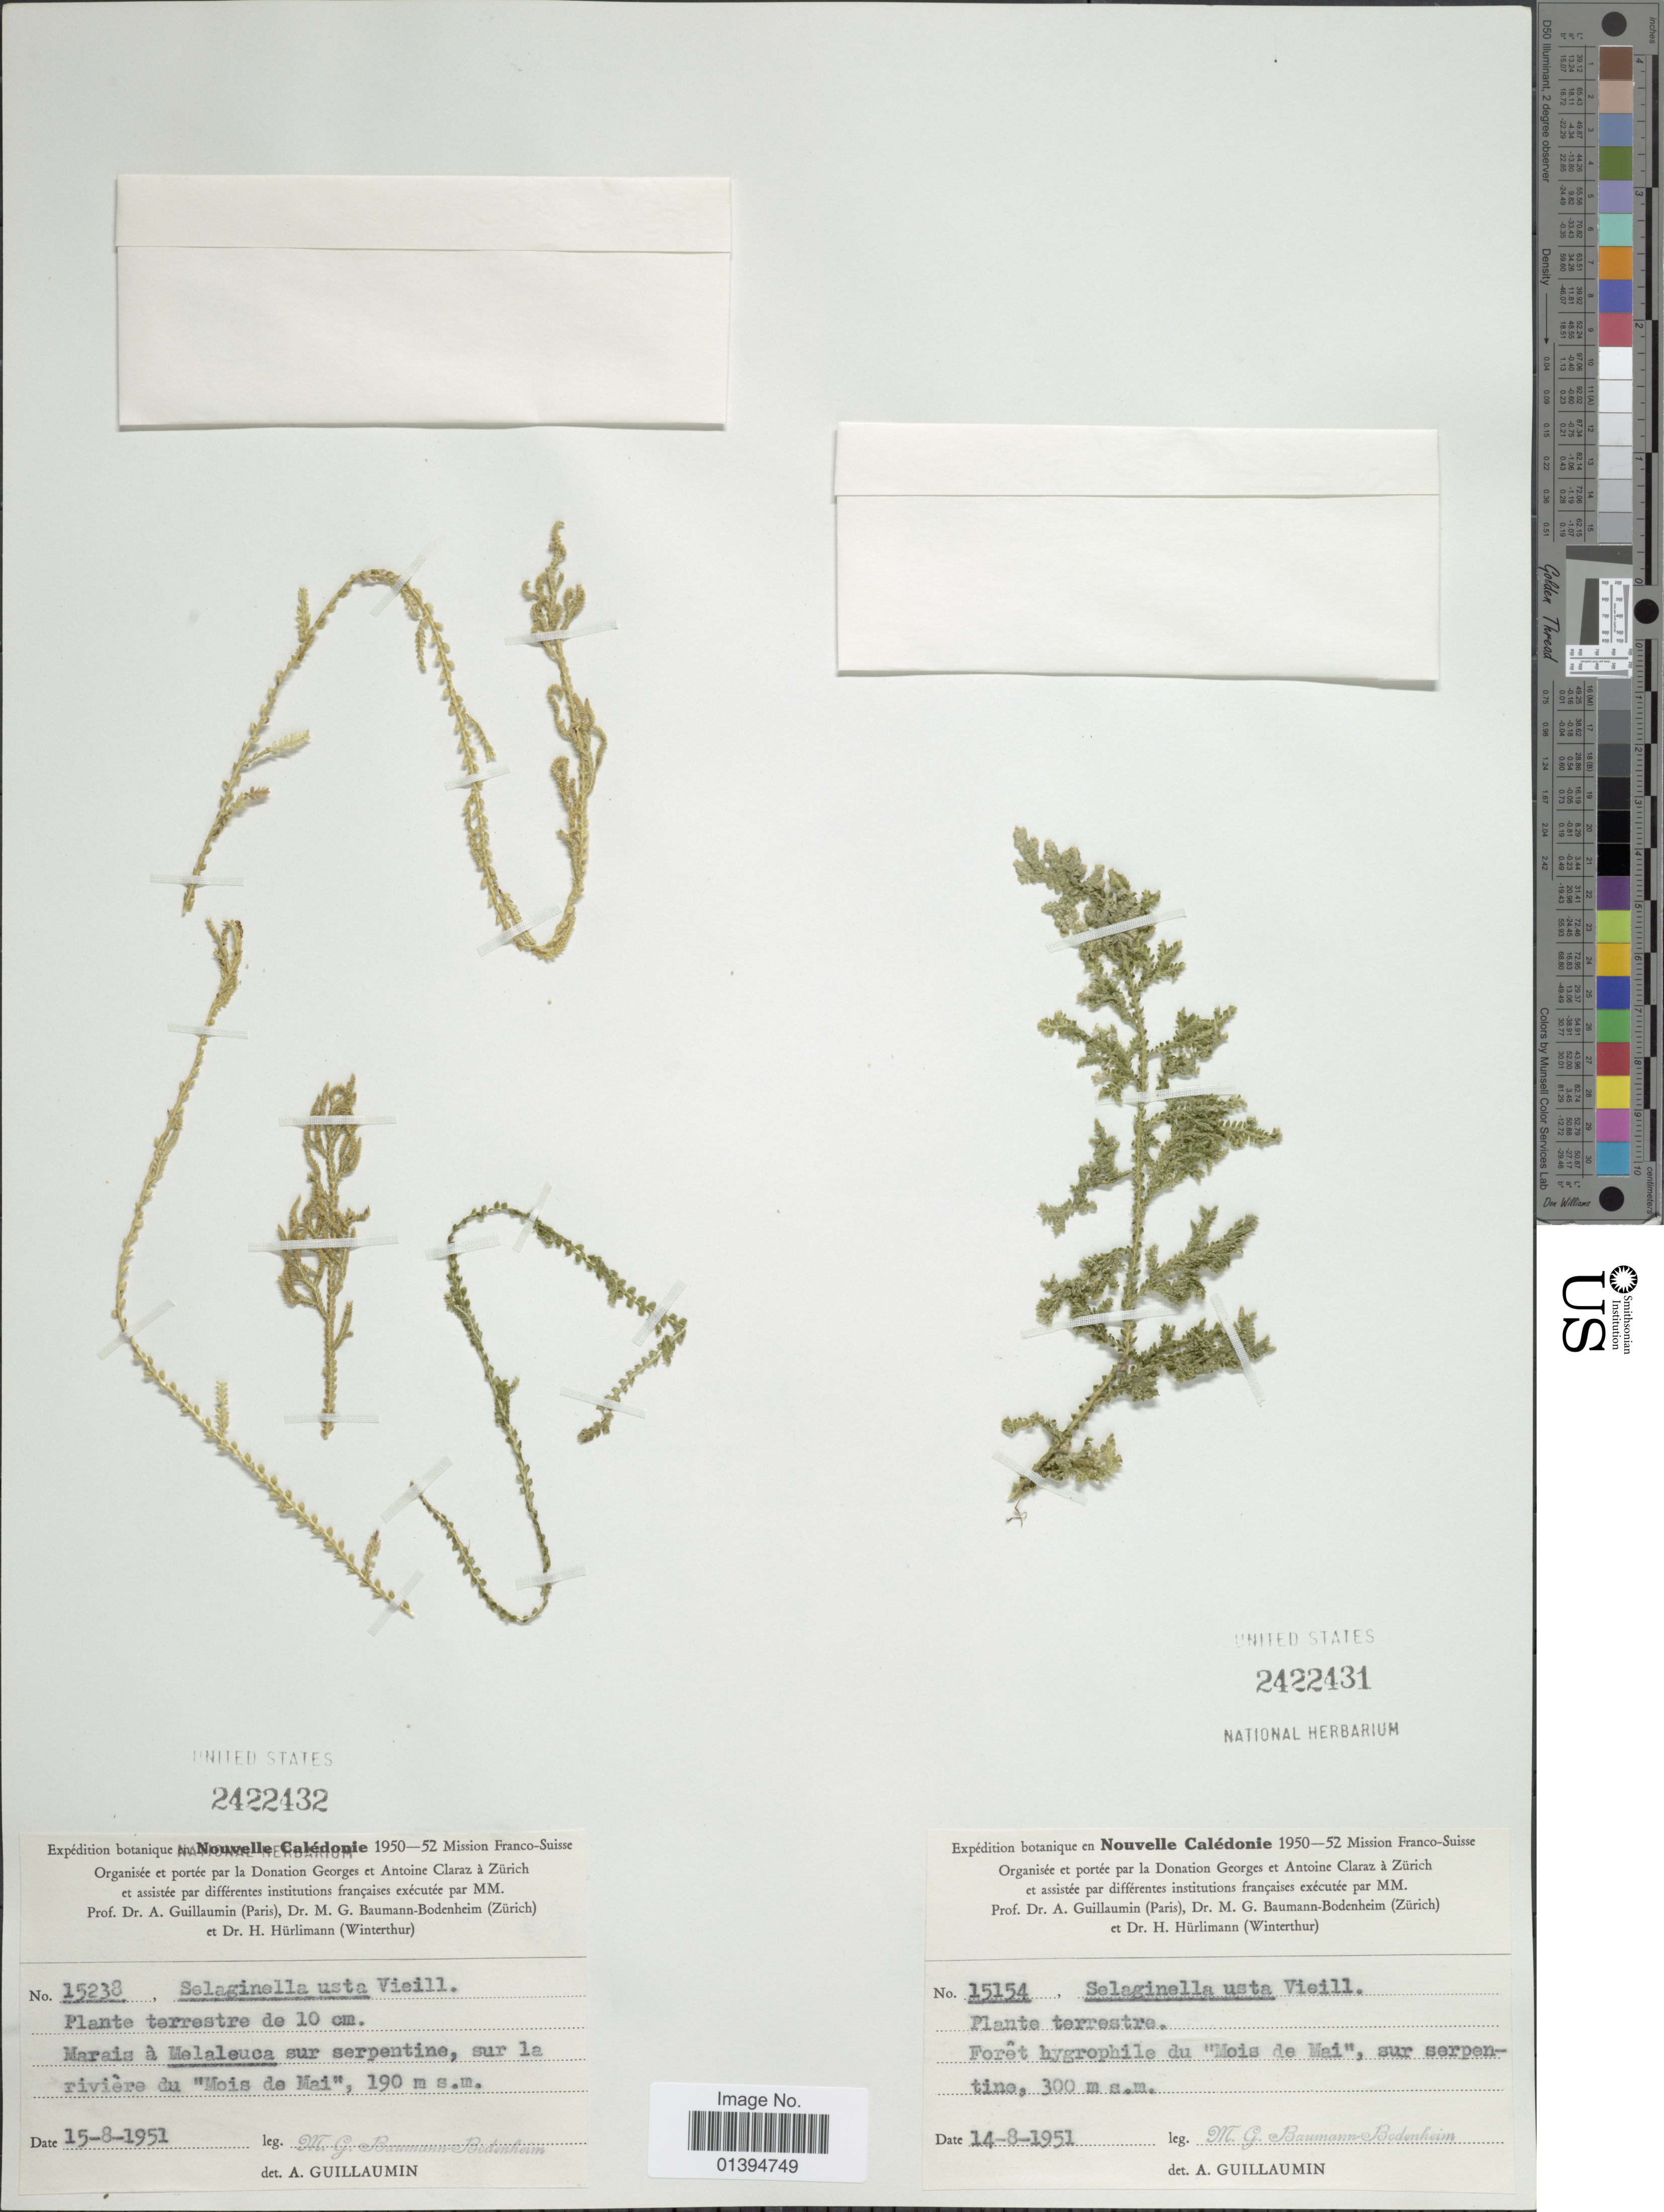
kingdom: Plantae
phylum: Tracheophyta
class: Lycopodiopsida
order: Selaginellales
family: Selaginellaceae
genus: Selaginella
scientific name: Selaginella neocaledonica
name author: Baker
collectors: M. G. Baumann-Bodenheim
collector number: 15154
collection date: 1951-08-14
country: New Caledonia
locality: Foret hygrophile du "Mois de Mai"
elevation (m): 300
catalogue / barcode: US 2422431